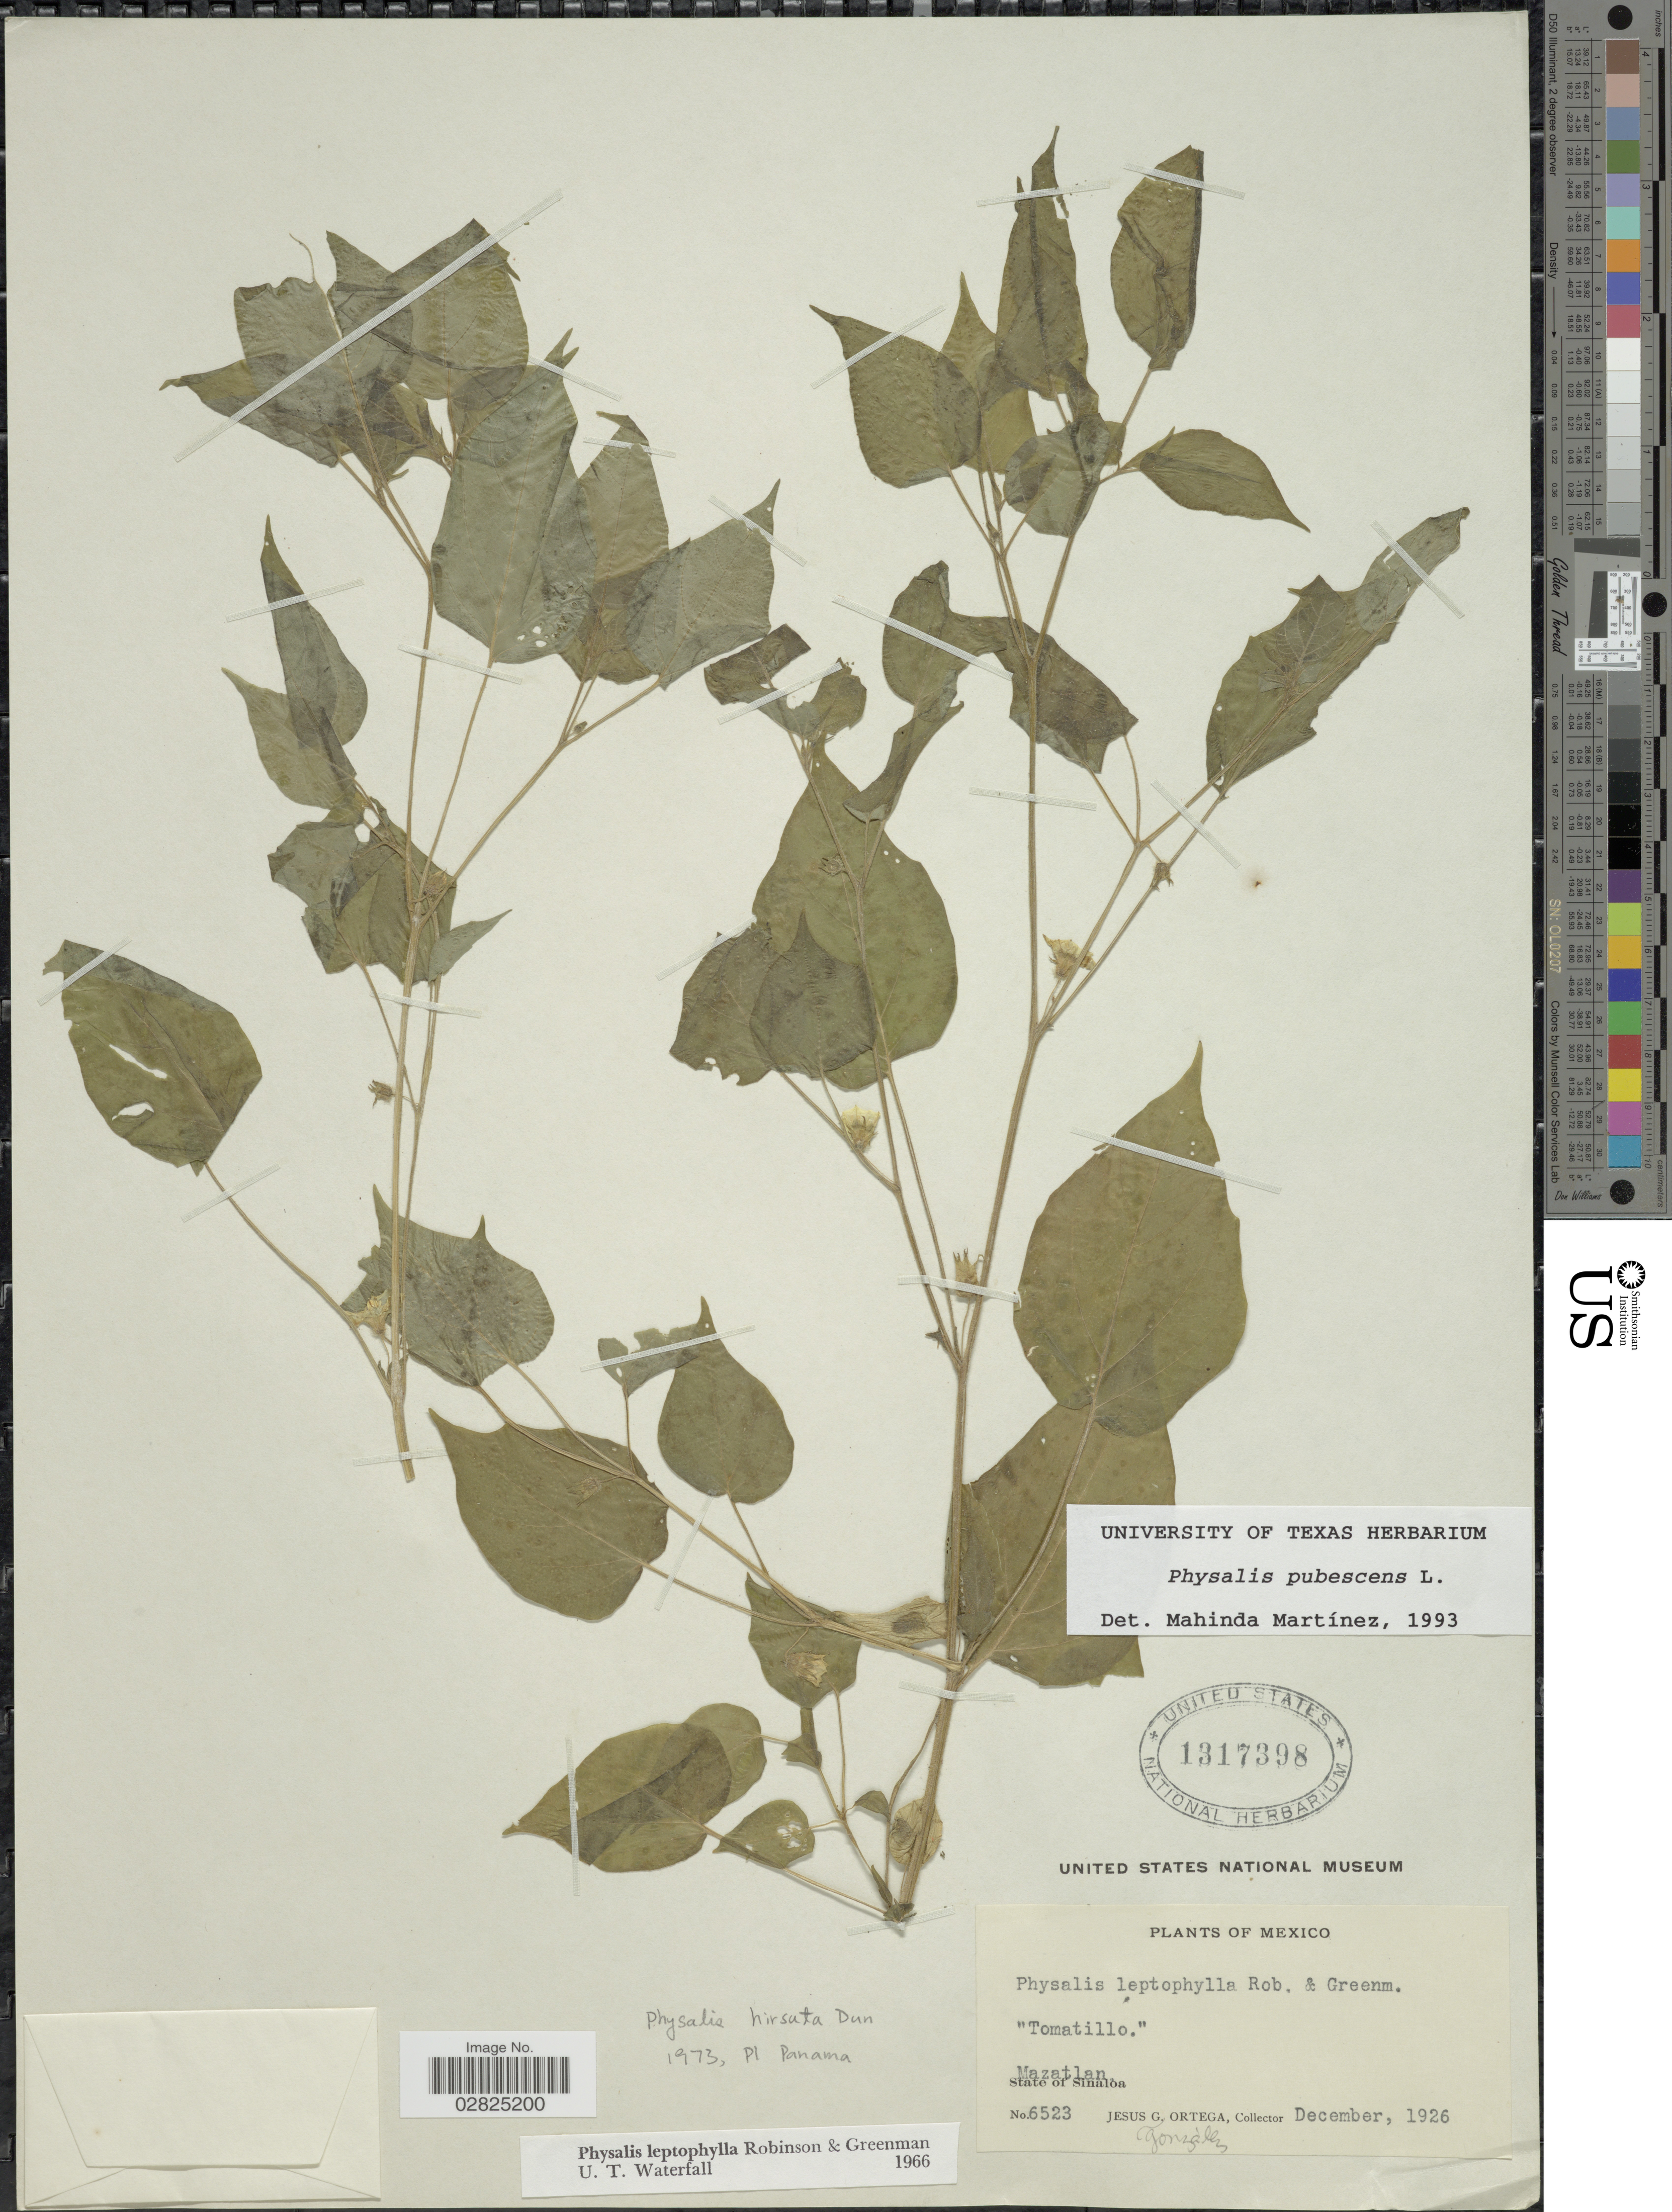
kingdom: Plantae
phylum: Tracheophyta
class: Magnoliopsida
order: Solanales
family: Solanaceae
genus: Physalis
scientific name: Physalis pubescens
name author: L.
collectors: J. Ortega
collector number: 6523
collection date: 1926-12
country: Mexico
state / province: Sinaloa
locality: Mazatlan.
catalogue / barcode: US 1317398